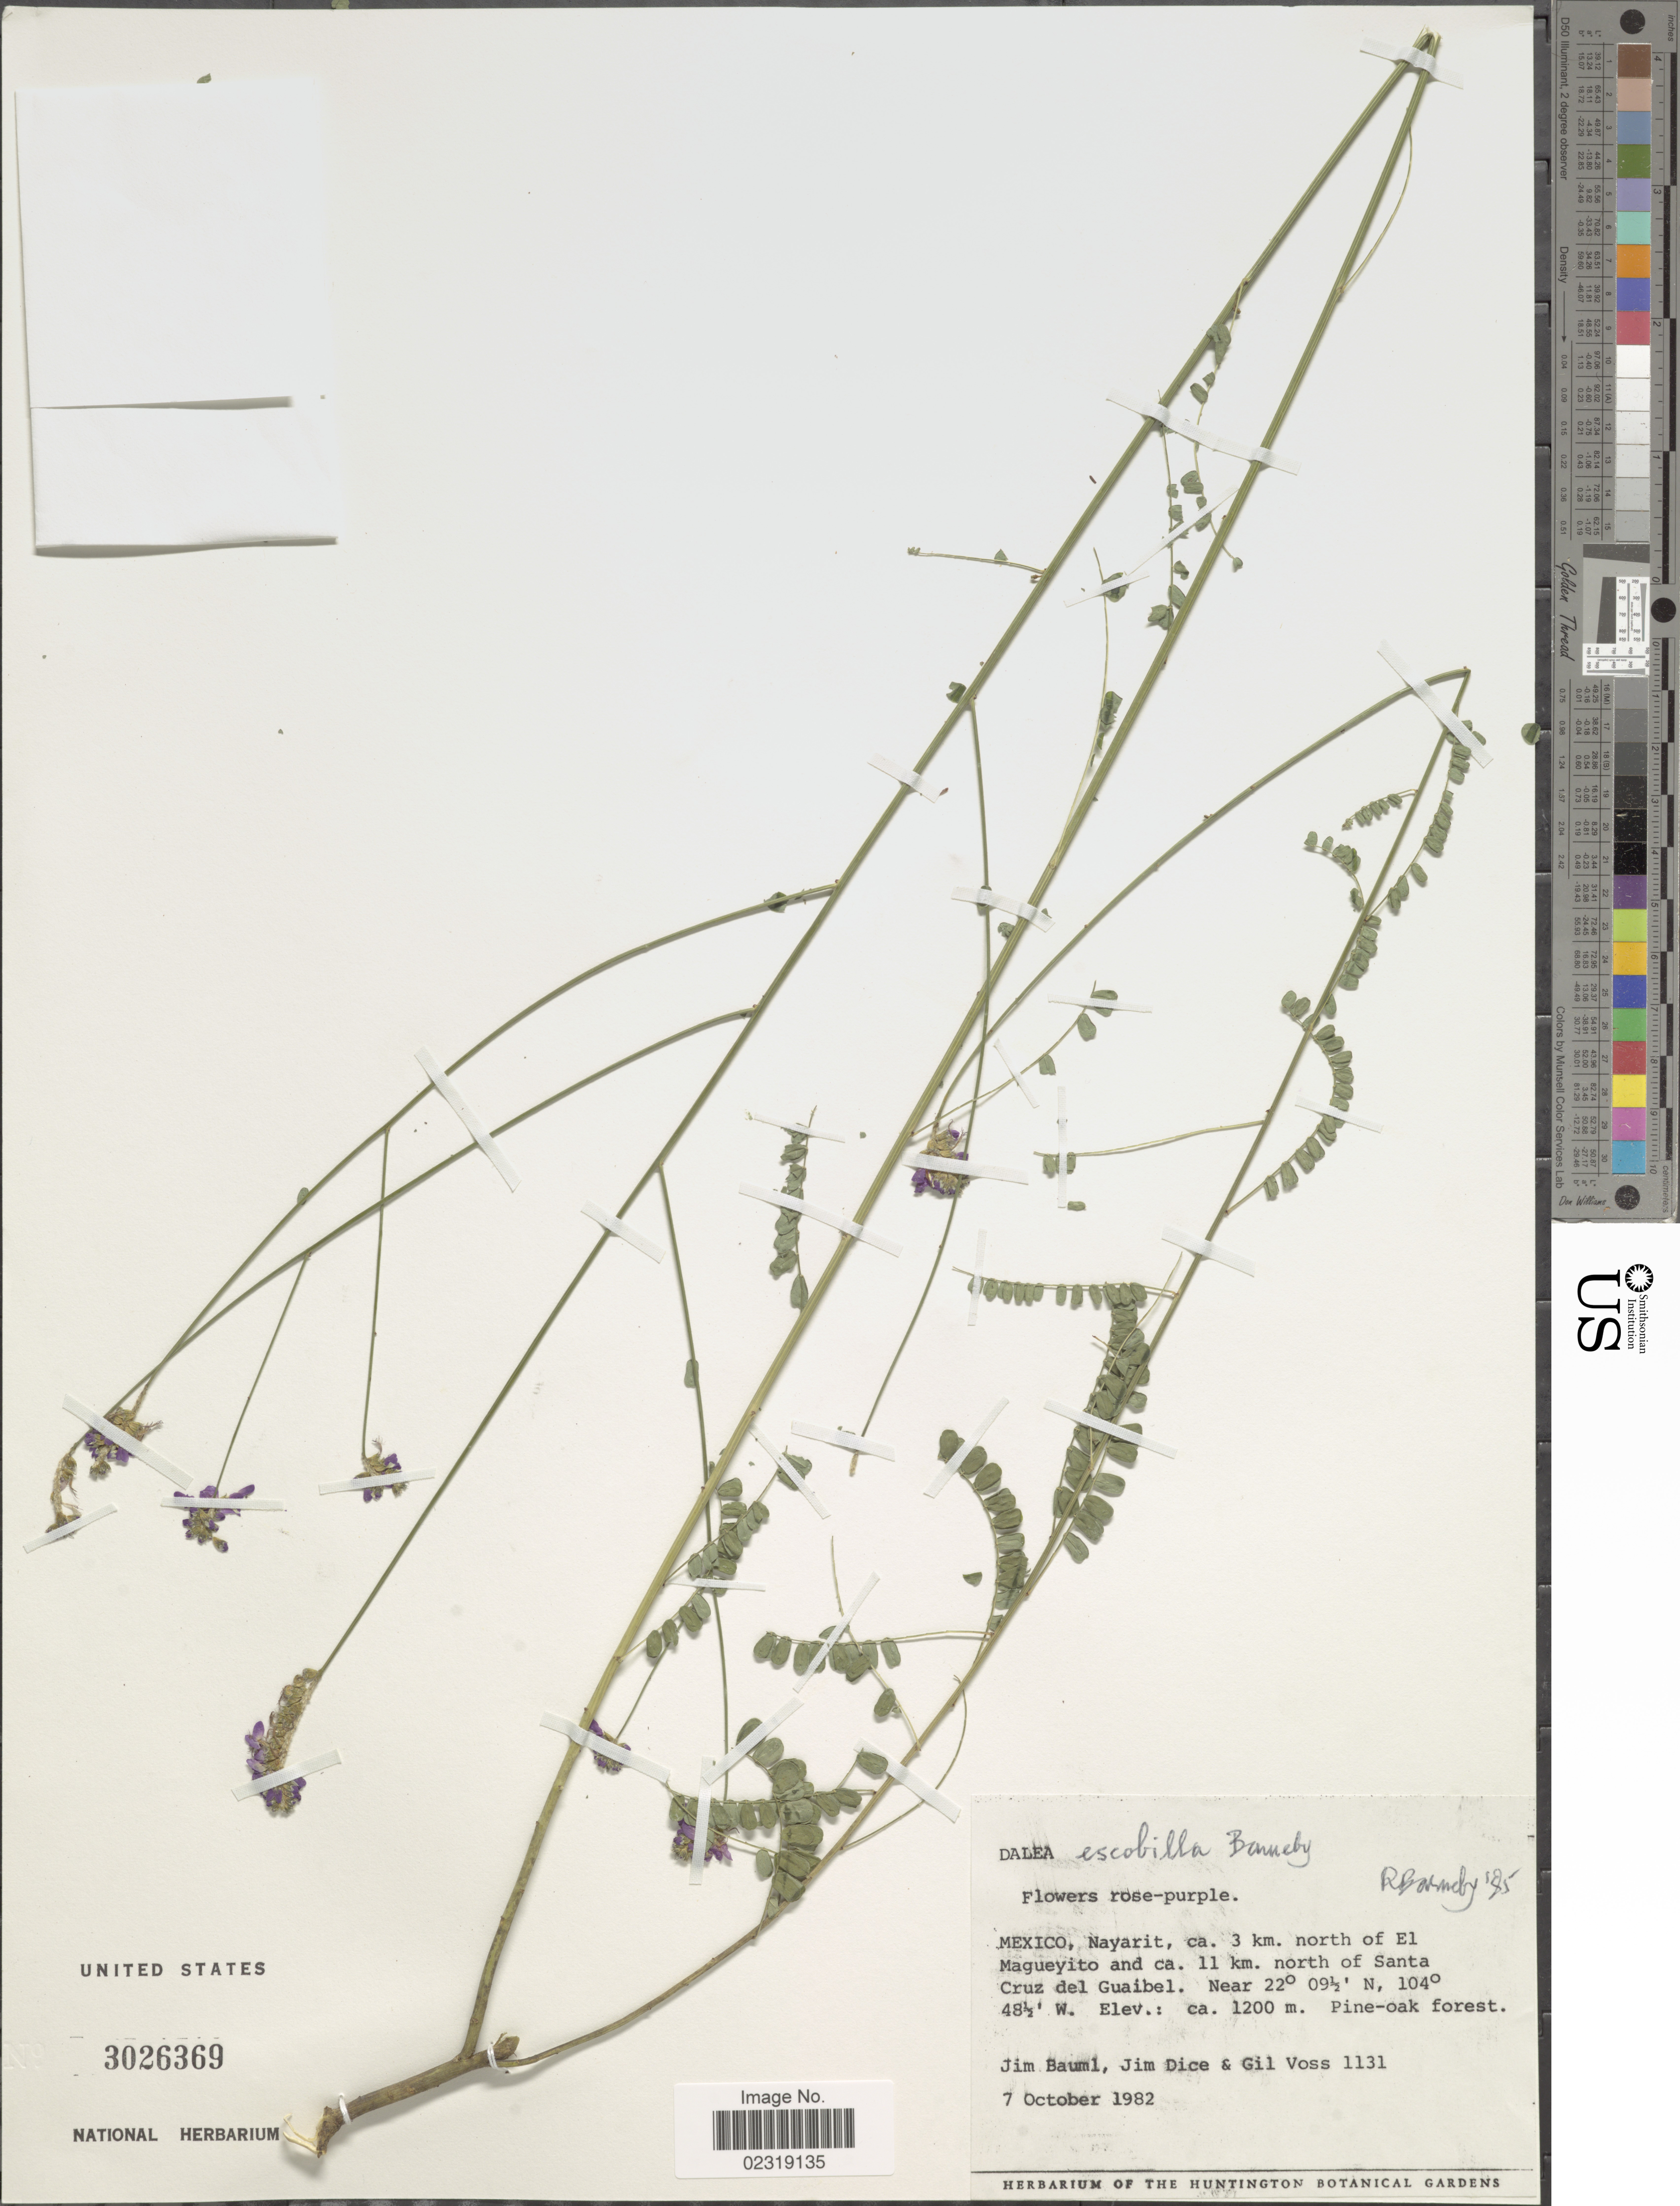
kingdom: Plantae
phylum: Tracheophyta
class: Magnoliopsida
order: Fabales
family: Fabaceae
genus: Dalea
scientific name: Dalea escobilla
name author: Barneby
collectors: J. Bauml, J. Dice & G. Voss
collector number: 1131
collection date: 1982-10-07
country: Mexico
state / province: Nayarit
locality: Mexico, Nayarit, 3 km. north of El magueyito and ca. 11 km. north of Santa Cruz del Guaibel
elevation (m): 1200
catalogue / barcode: US 3026369